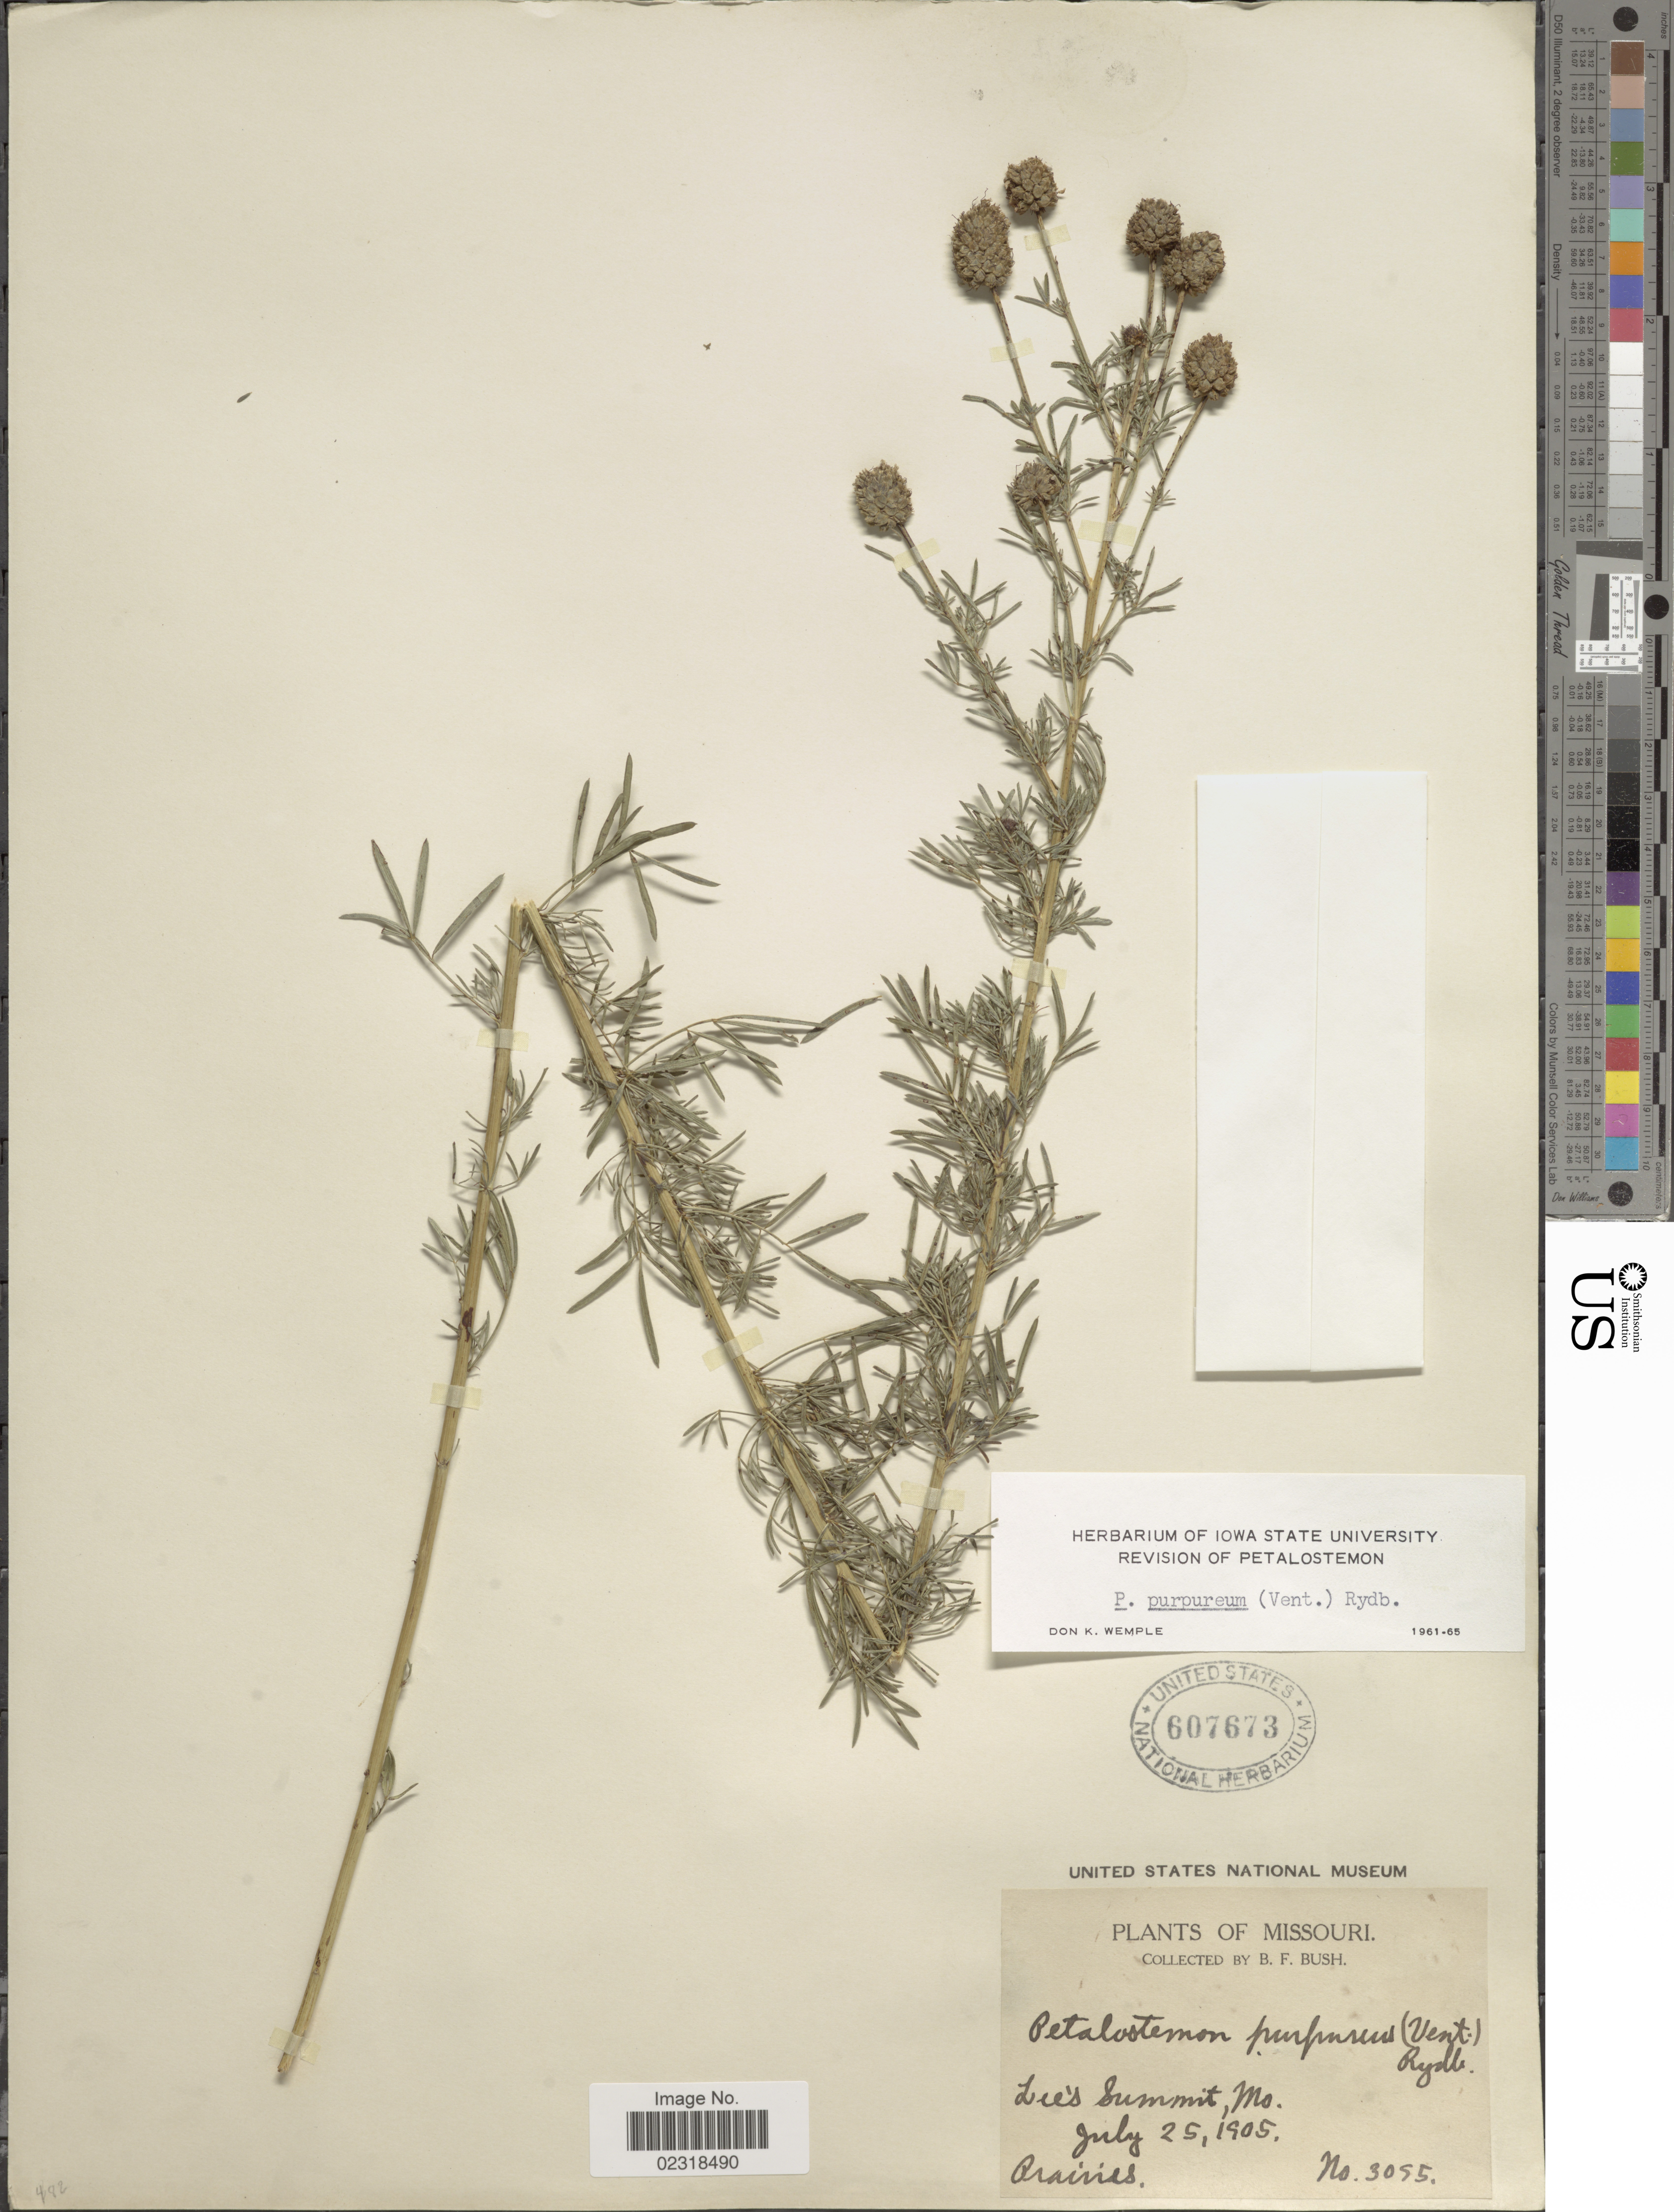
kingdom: Plantae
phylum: Tracheophyta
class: Magnoliopsida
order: Fabales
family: Fabaceae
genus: Dalea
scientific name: Dalea purpurea var. purpurea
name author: Vent.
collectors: B. F. Bush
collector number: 3095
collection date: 1905-07-25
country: United States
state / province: Missouri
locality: Lee' s Summit, Mo.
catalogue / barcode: US 607673